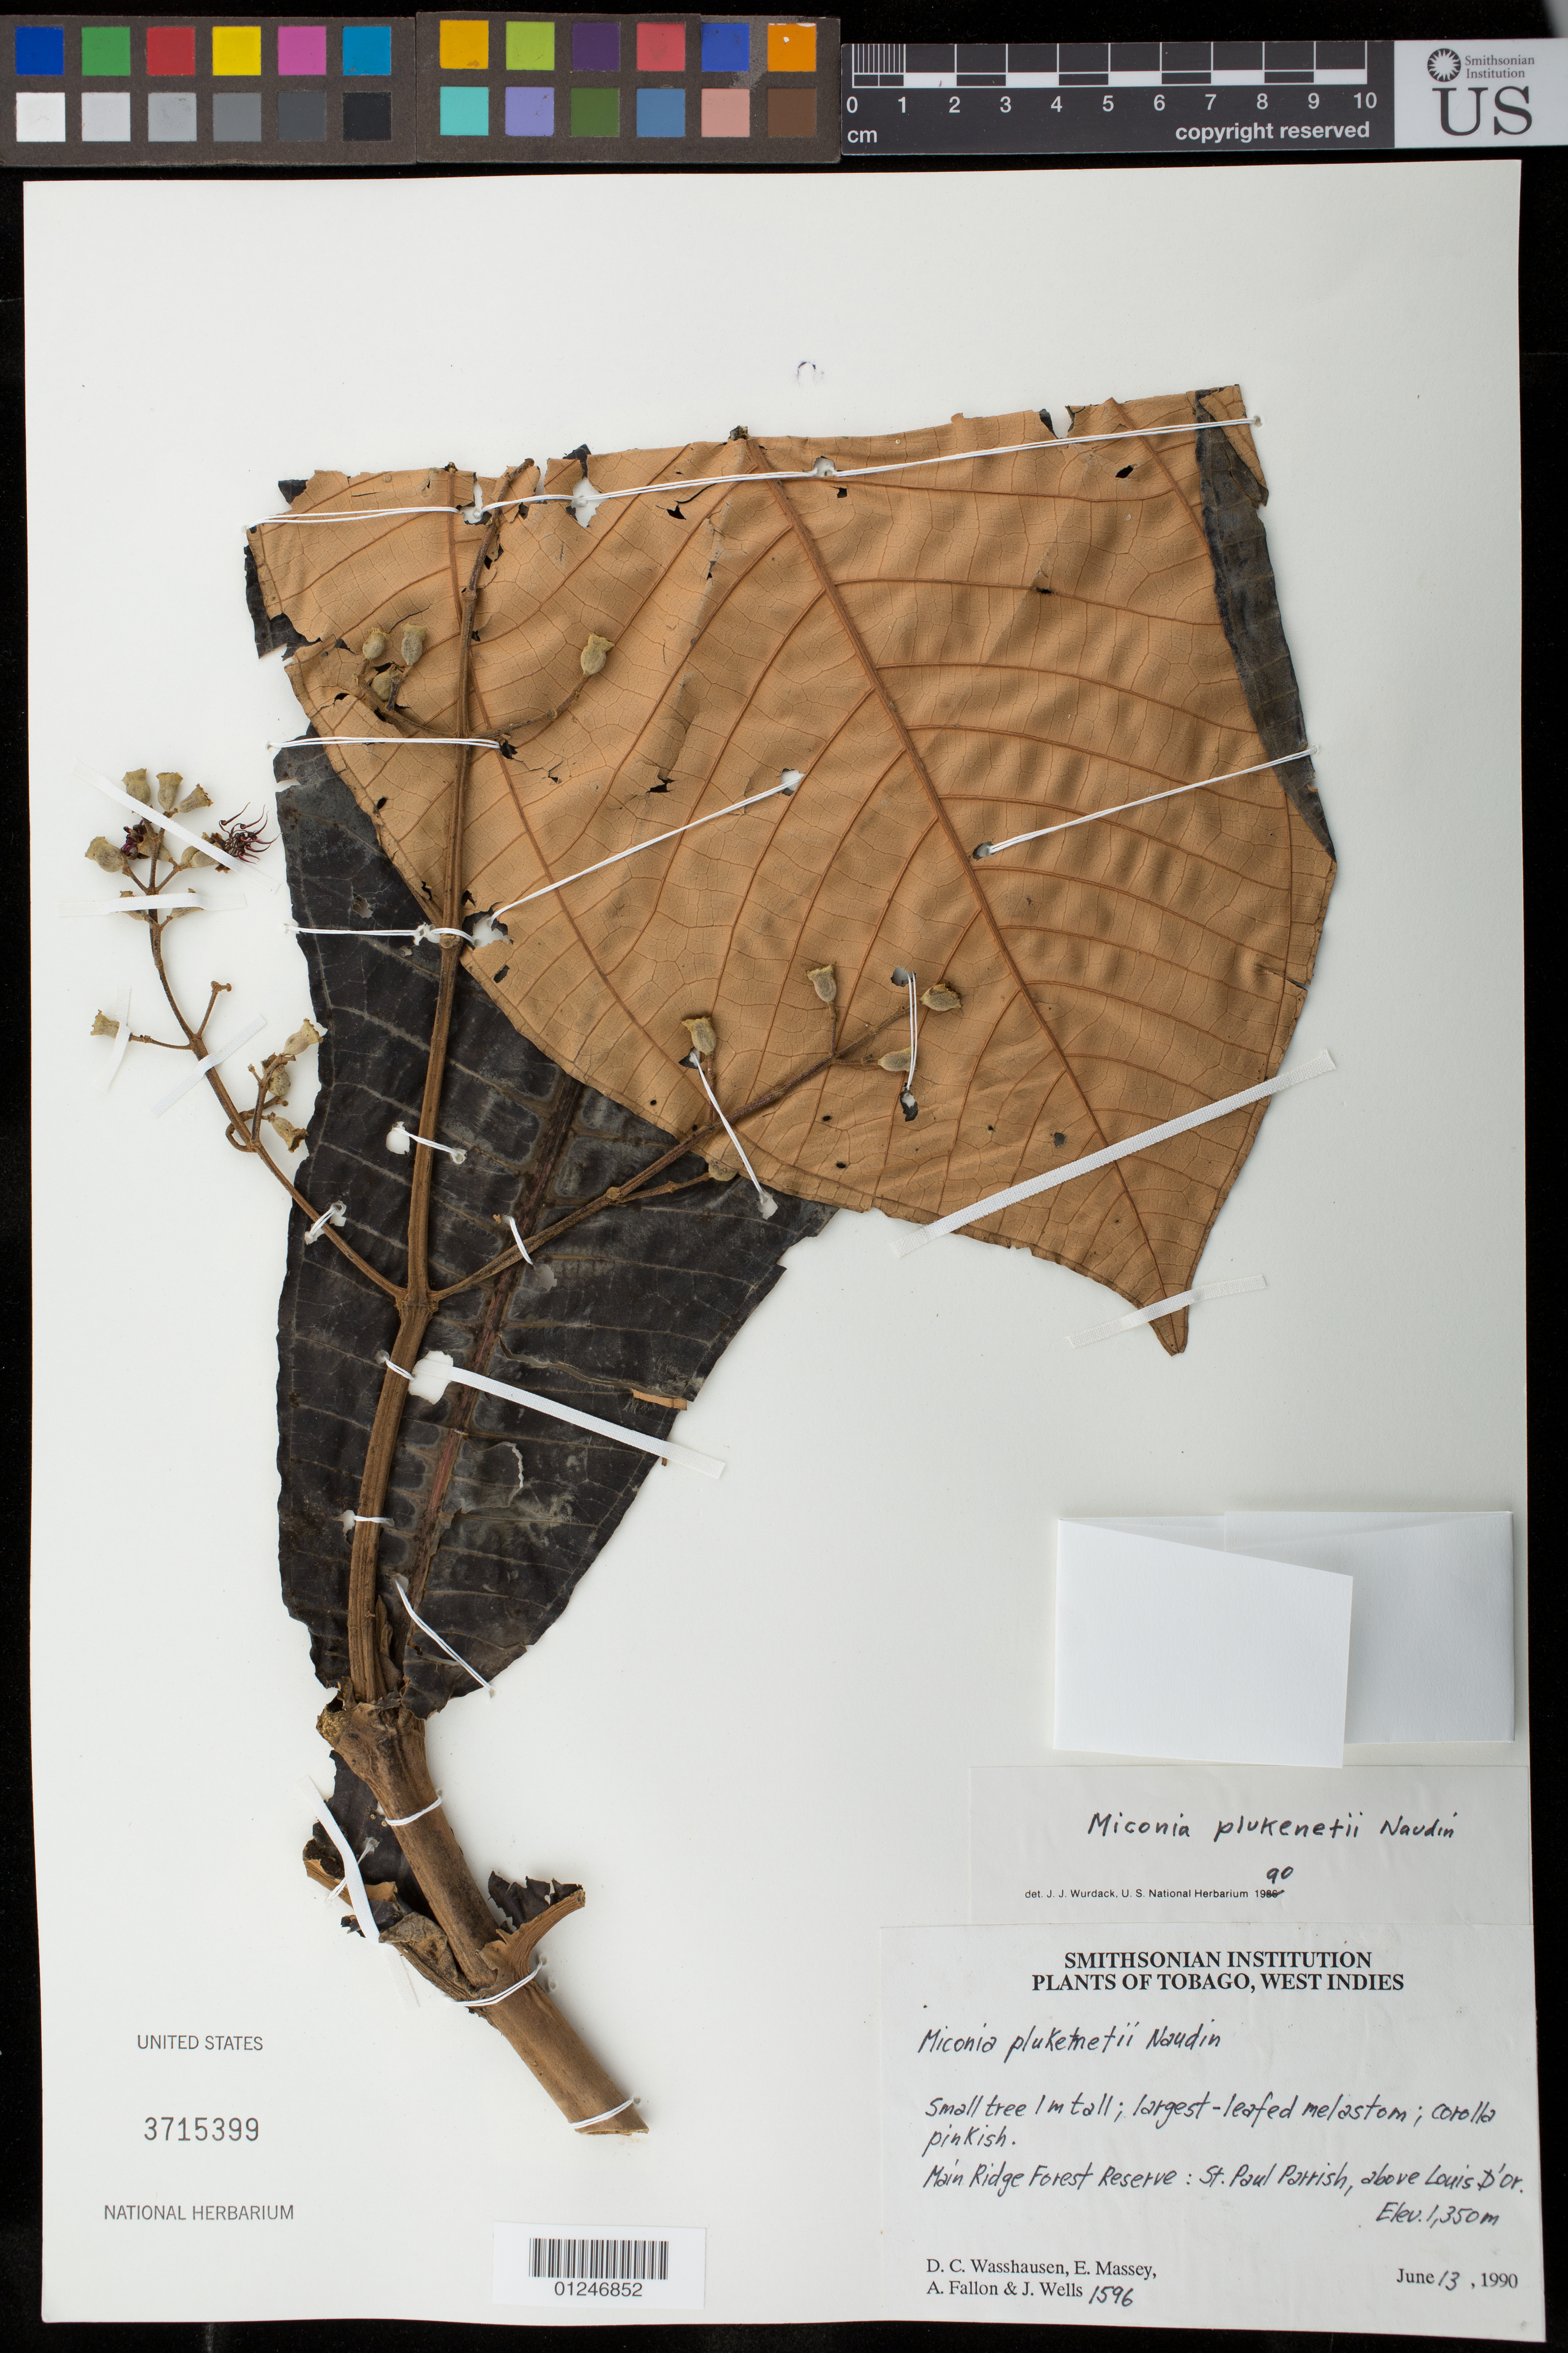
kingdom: Plantae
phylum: Tracheophyta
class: Magnoliopsida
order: Myrtales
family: Melastomataceae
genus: Miconia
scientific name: Miconia plukenetii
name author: Naudin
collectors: D. C. Wasshausen, E. Massey, A. Fallon & J. Wells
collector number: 1598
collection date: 1990-06-13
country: Trinidad and Tobago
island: Tobago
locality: St. John Parrish; Main Ridge above Louis D'or.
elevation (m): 1350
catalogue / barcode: US 3715399